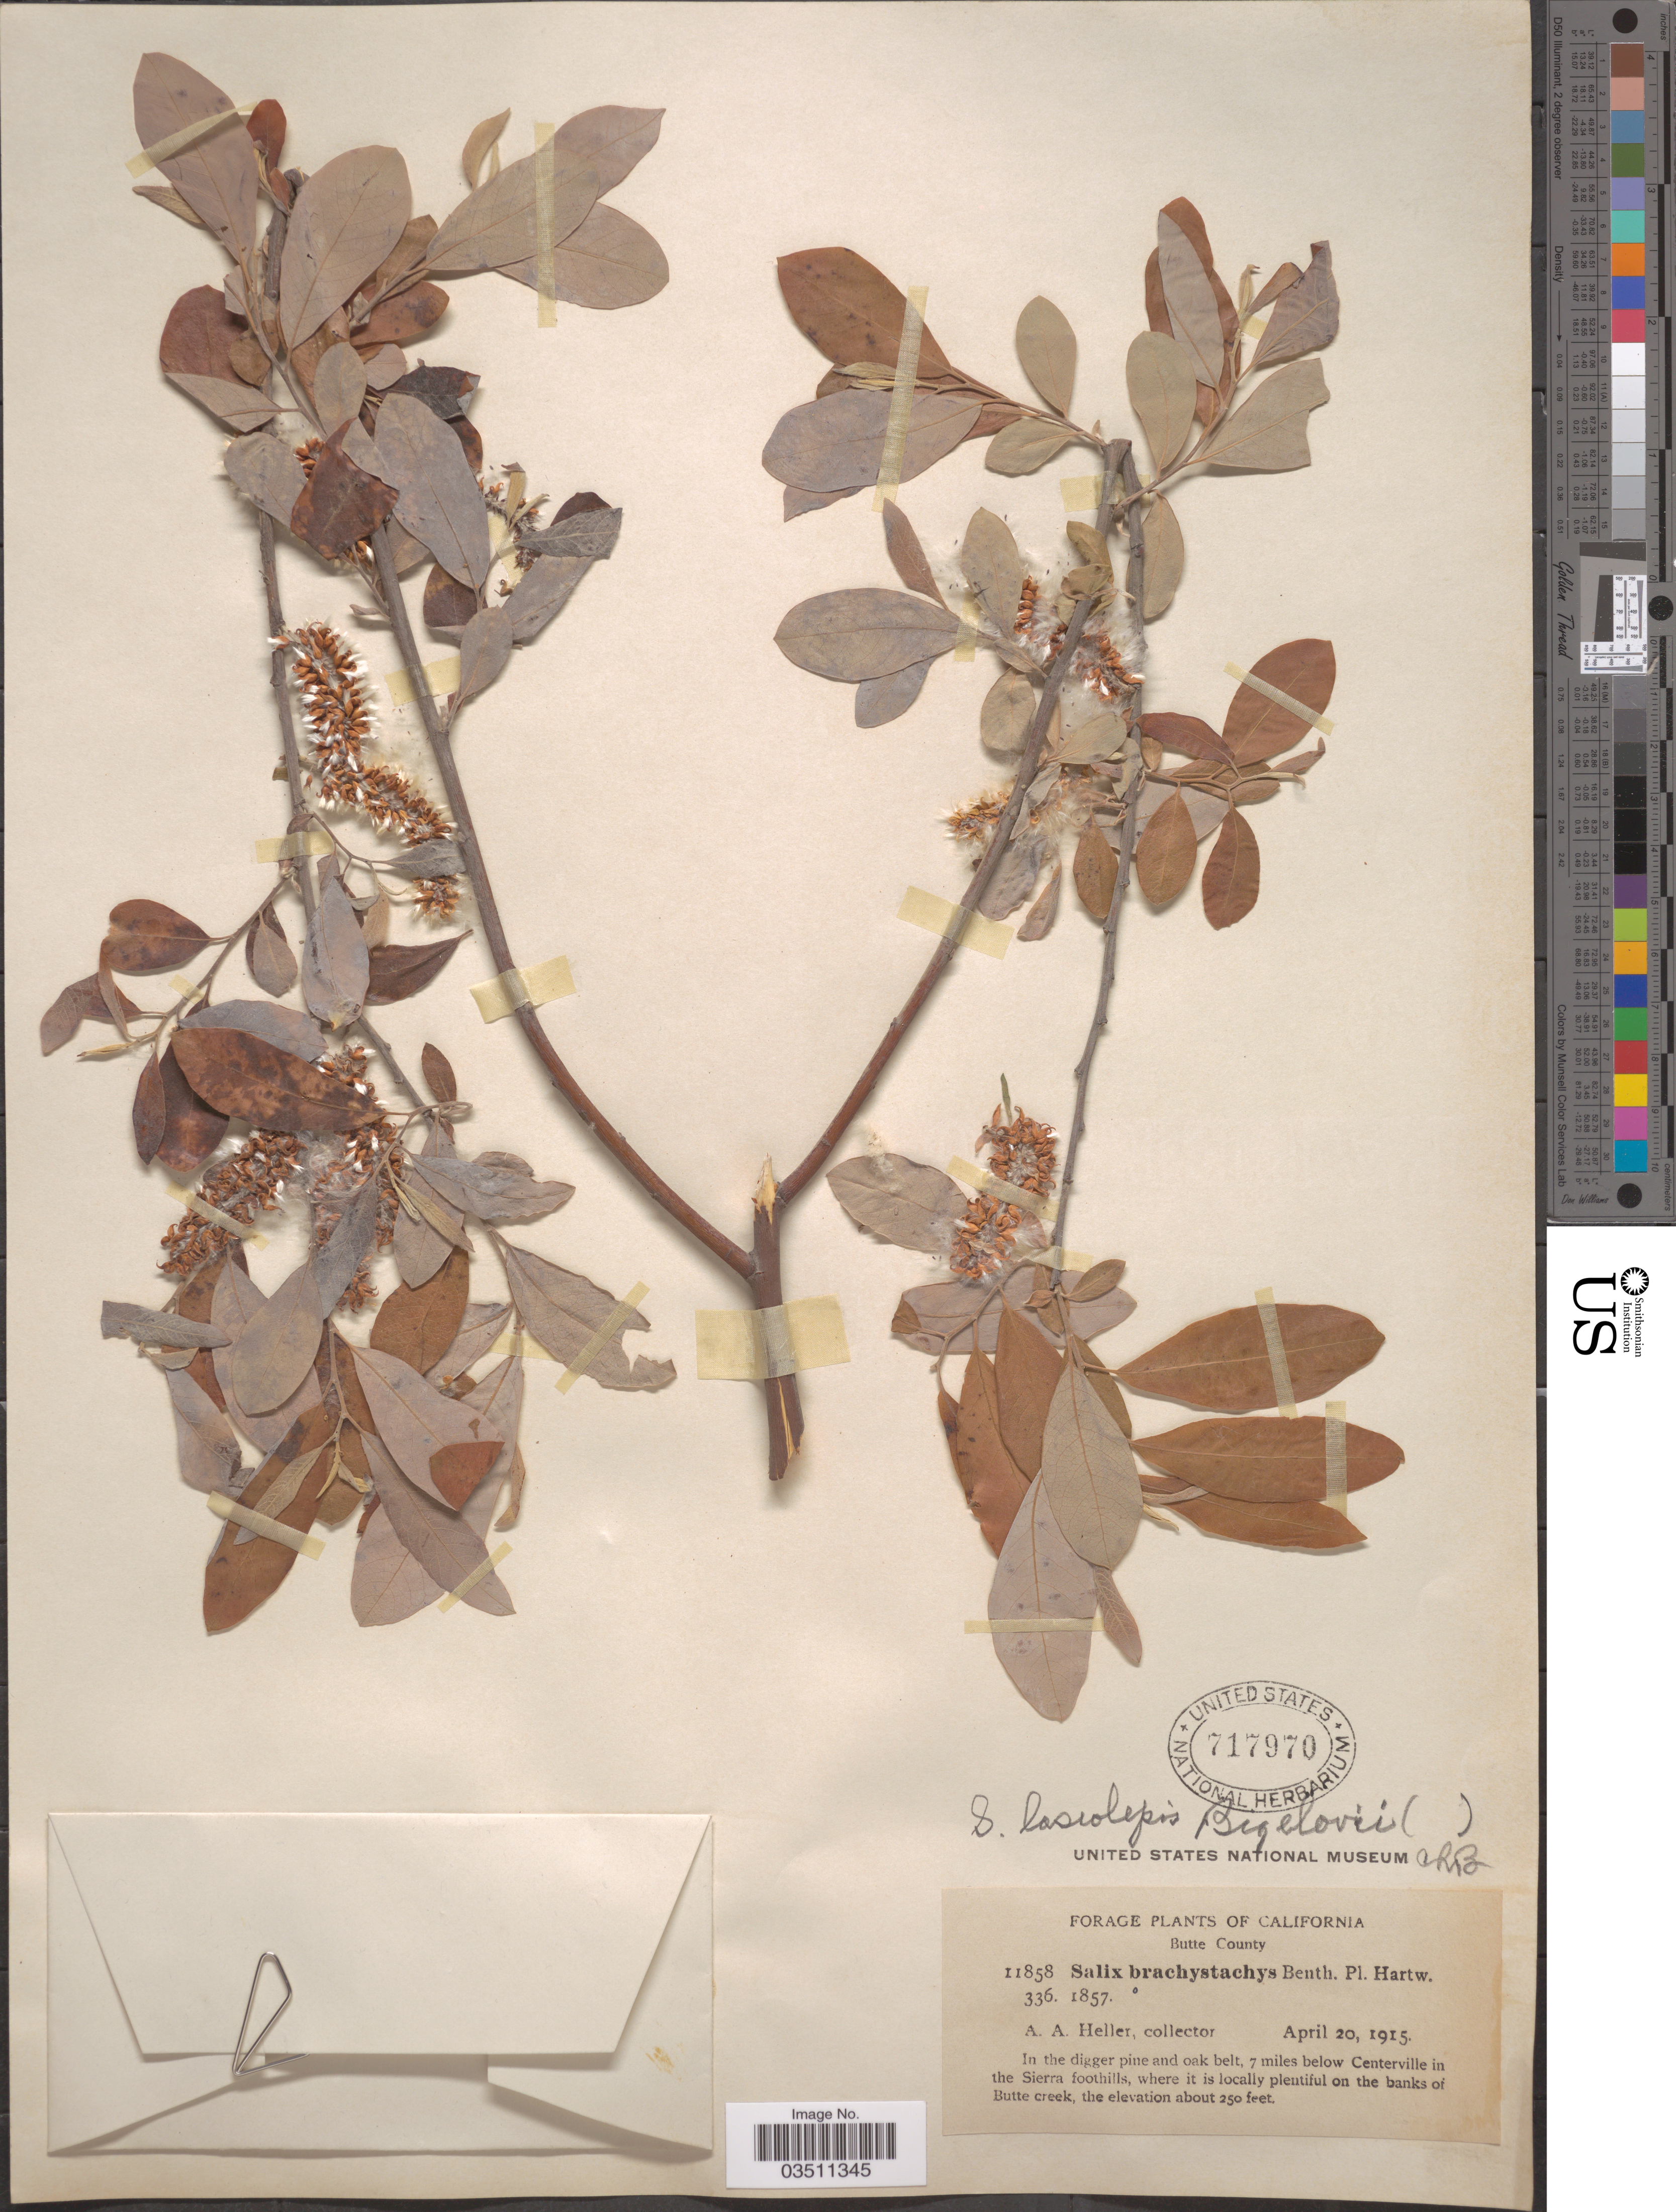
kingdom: Plantae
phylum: Tracheophyta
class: Magnoliopsida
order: Malpighiales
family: Salicaceae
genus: Salix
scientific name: Salix lasiolepis var. bigelovii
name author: Benth.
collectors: A. A. Heller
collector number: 11858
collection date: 1915-04-20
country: United States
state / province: California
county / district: Butte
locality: Butte County. In the digger pine and oak belt, 7 miles below Centerville in the Sierra foothills, where it is locally plentiful on the banks of Butte creek.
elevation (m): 76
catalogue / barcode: US 717970